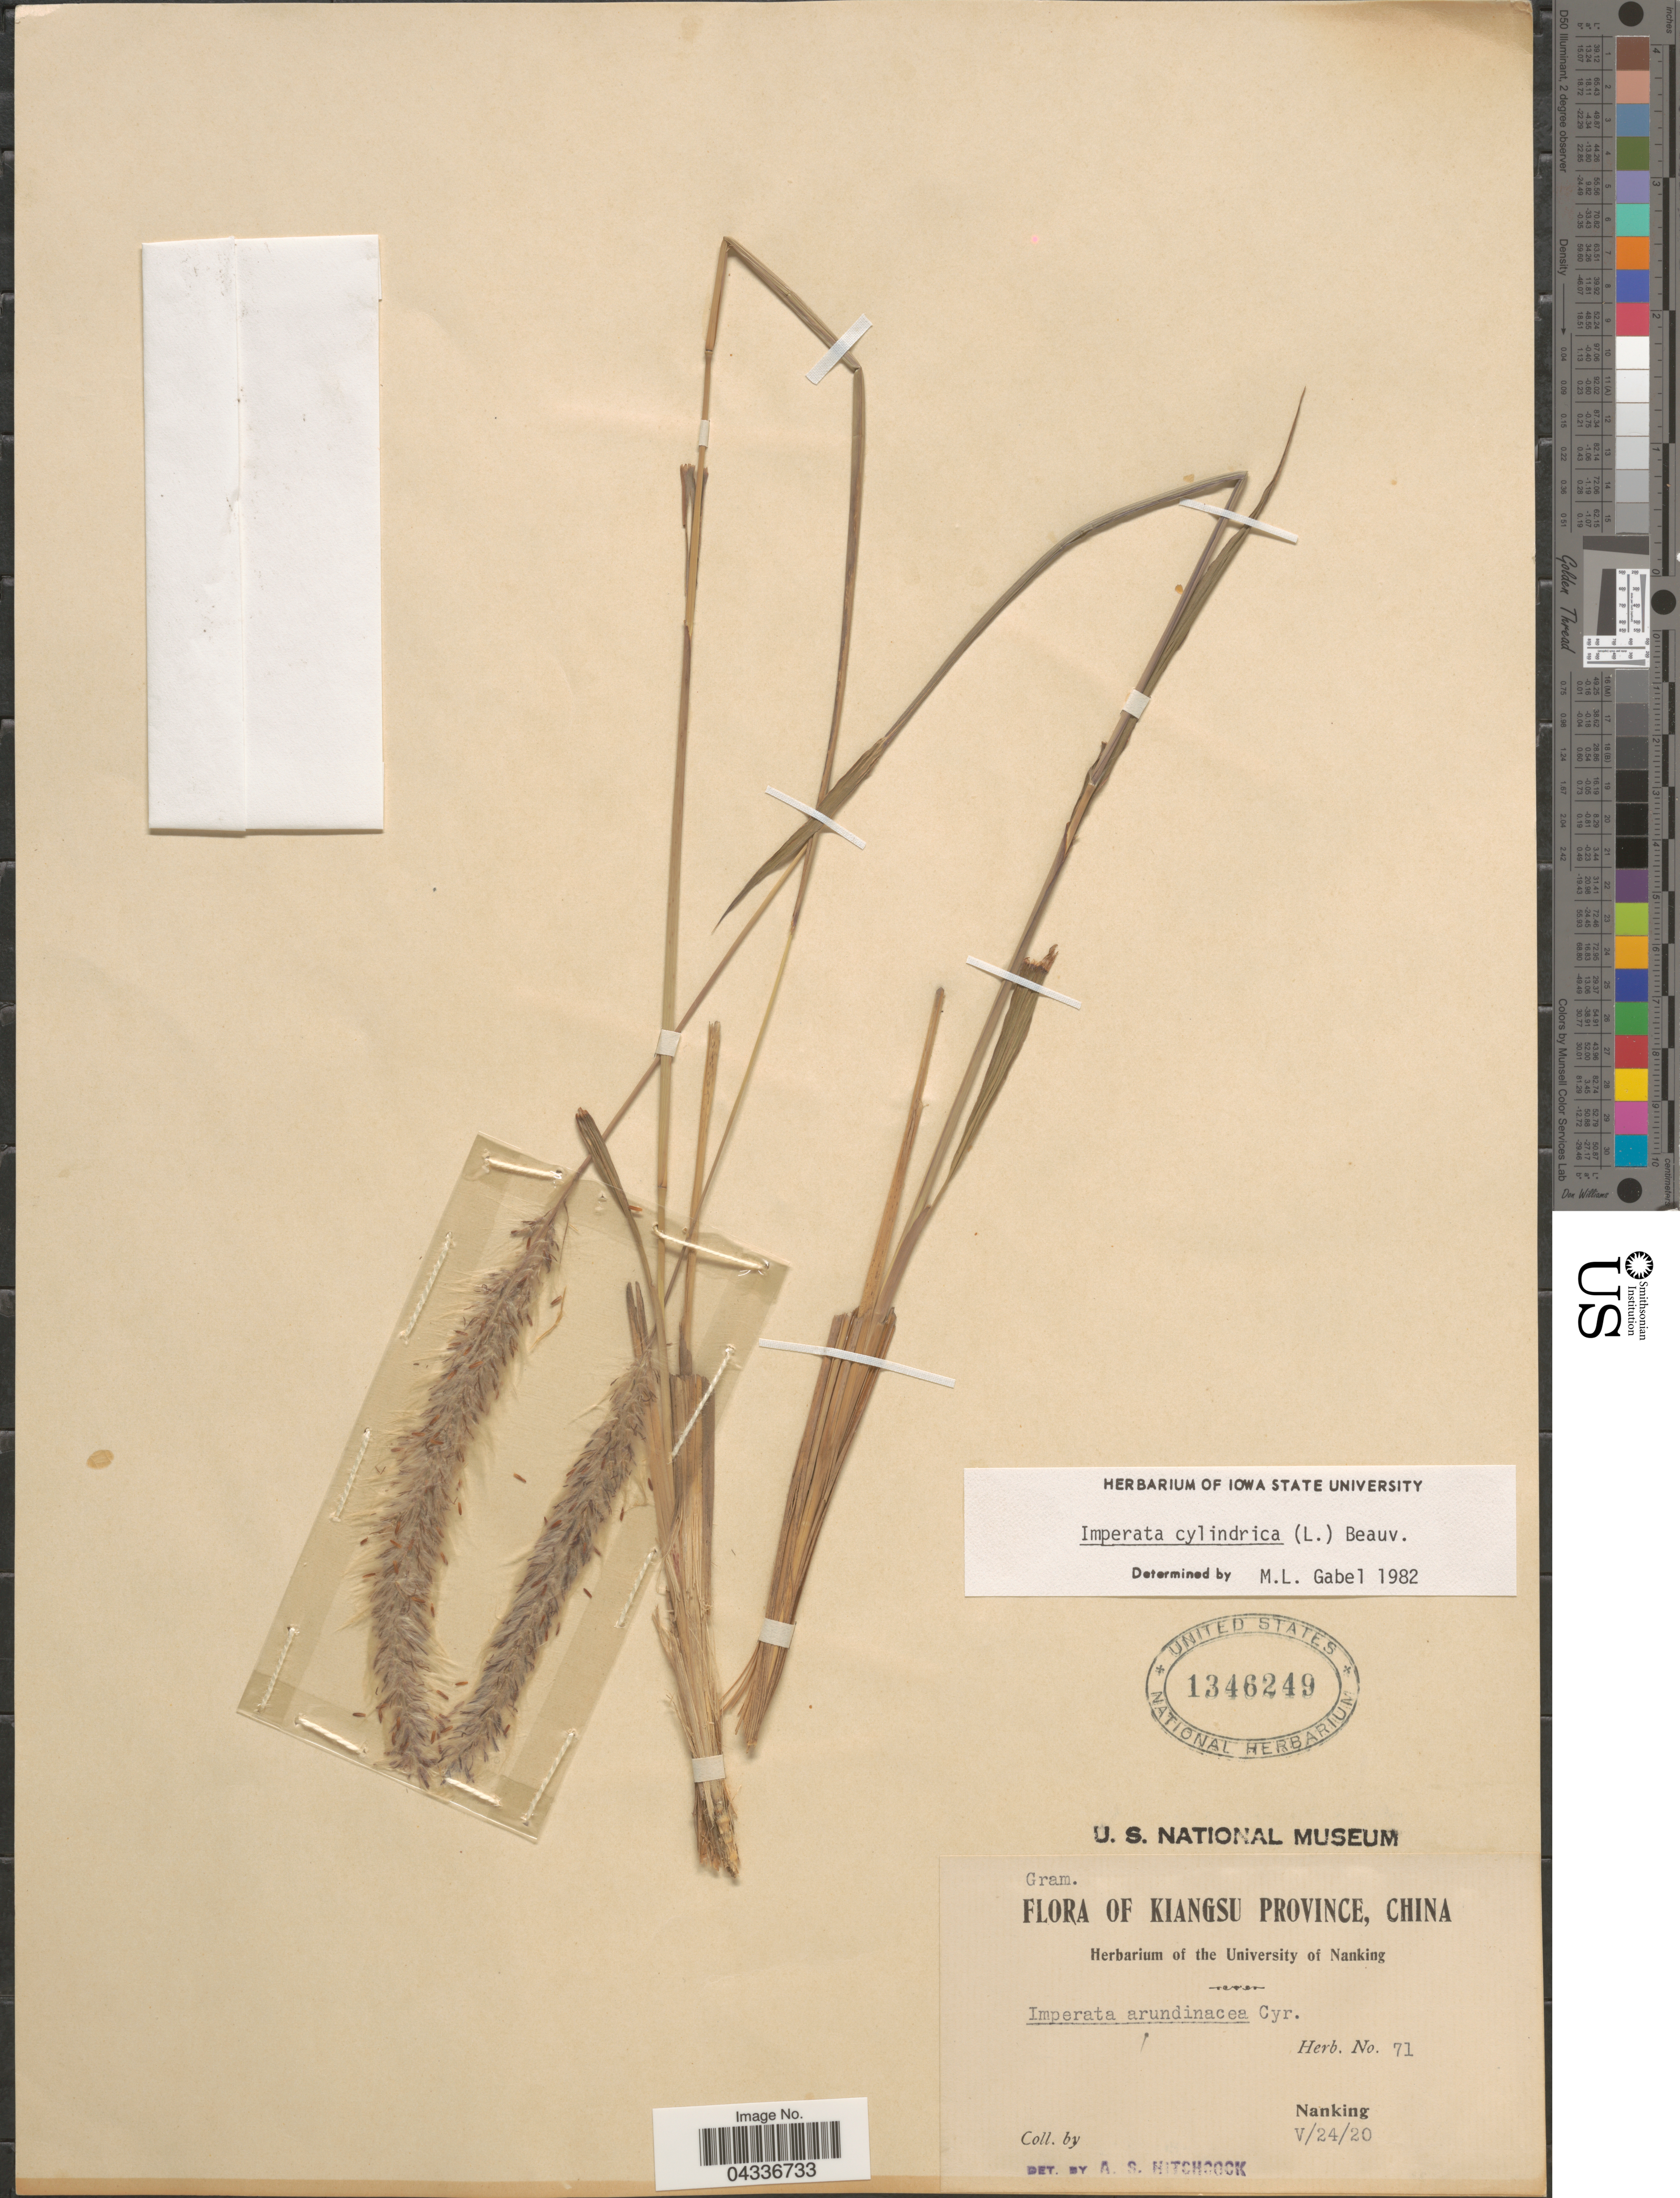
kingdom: Plantae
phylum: Tracheophyta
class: Liliopsida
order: Poales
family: Poaceae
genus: Imperata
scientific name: Imperata cylindrica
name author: (L.) P. Beauv.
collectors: ex herb. University of Nanking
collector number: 71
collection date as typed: Transcribed d/m/y: 24/5/20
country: China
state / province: Jiangsu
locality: Kiangsu Province. Nanking.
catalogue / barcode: US 1346249